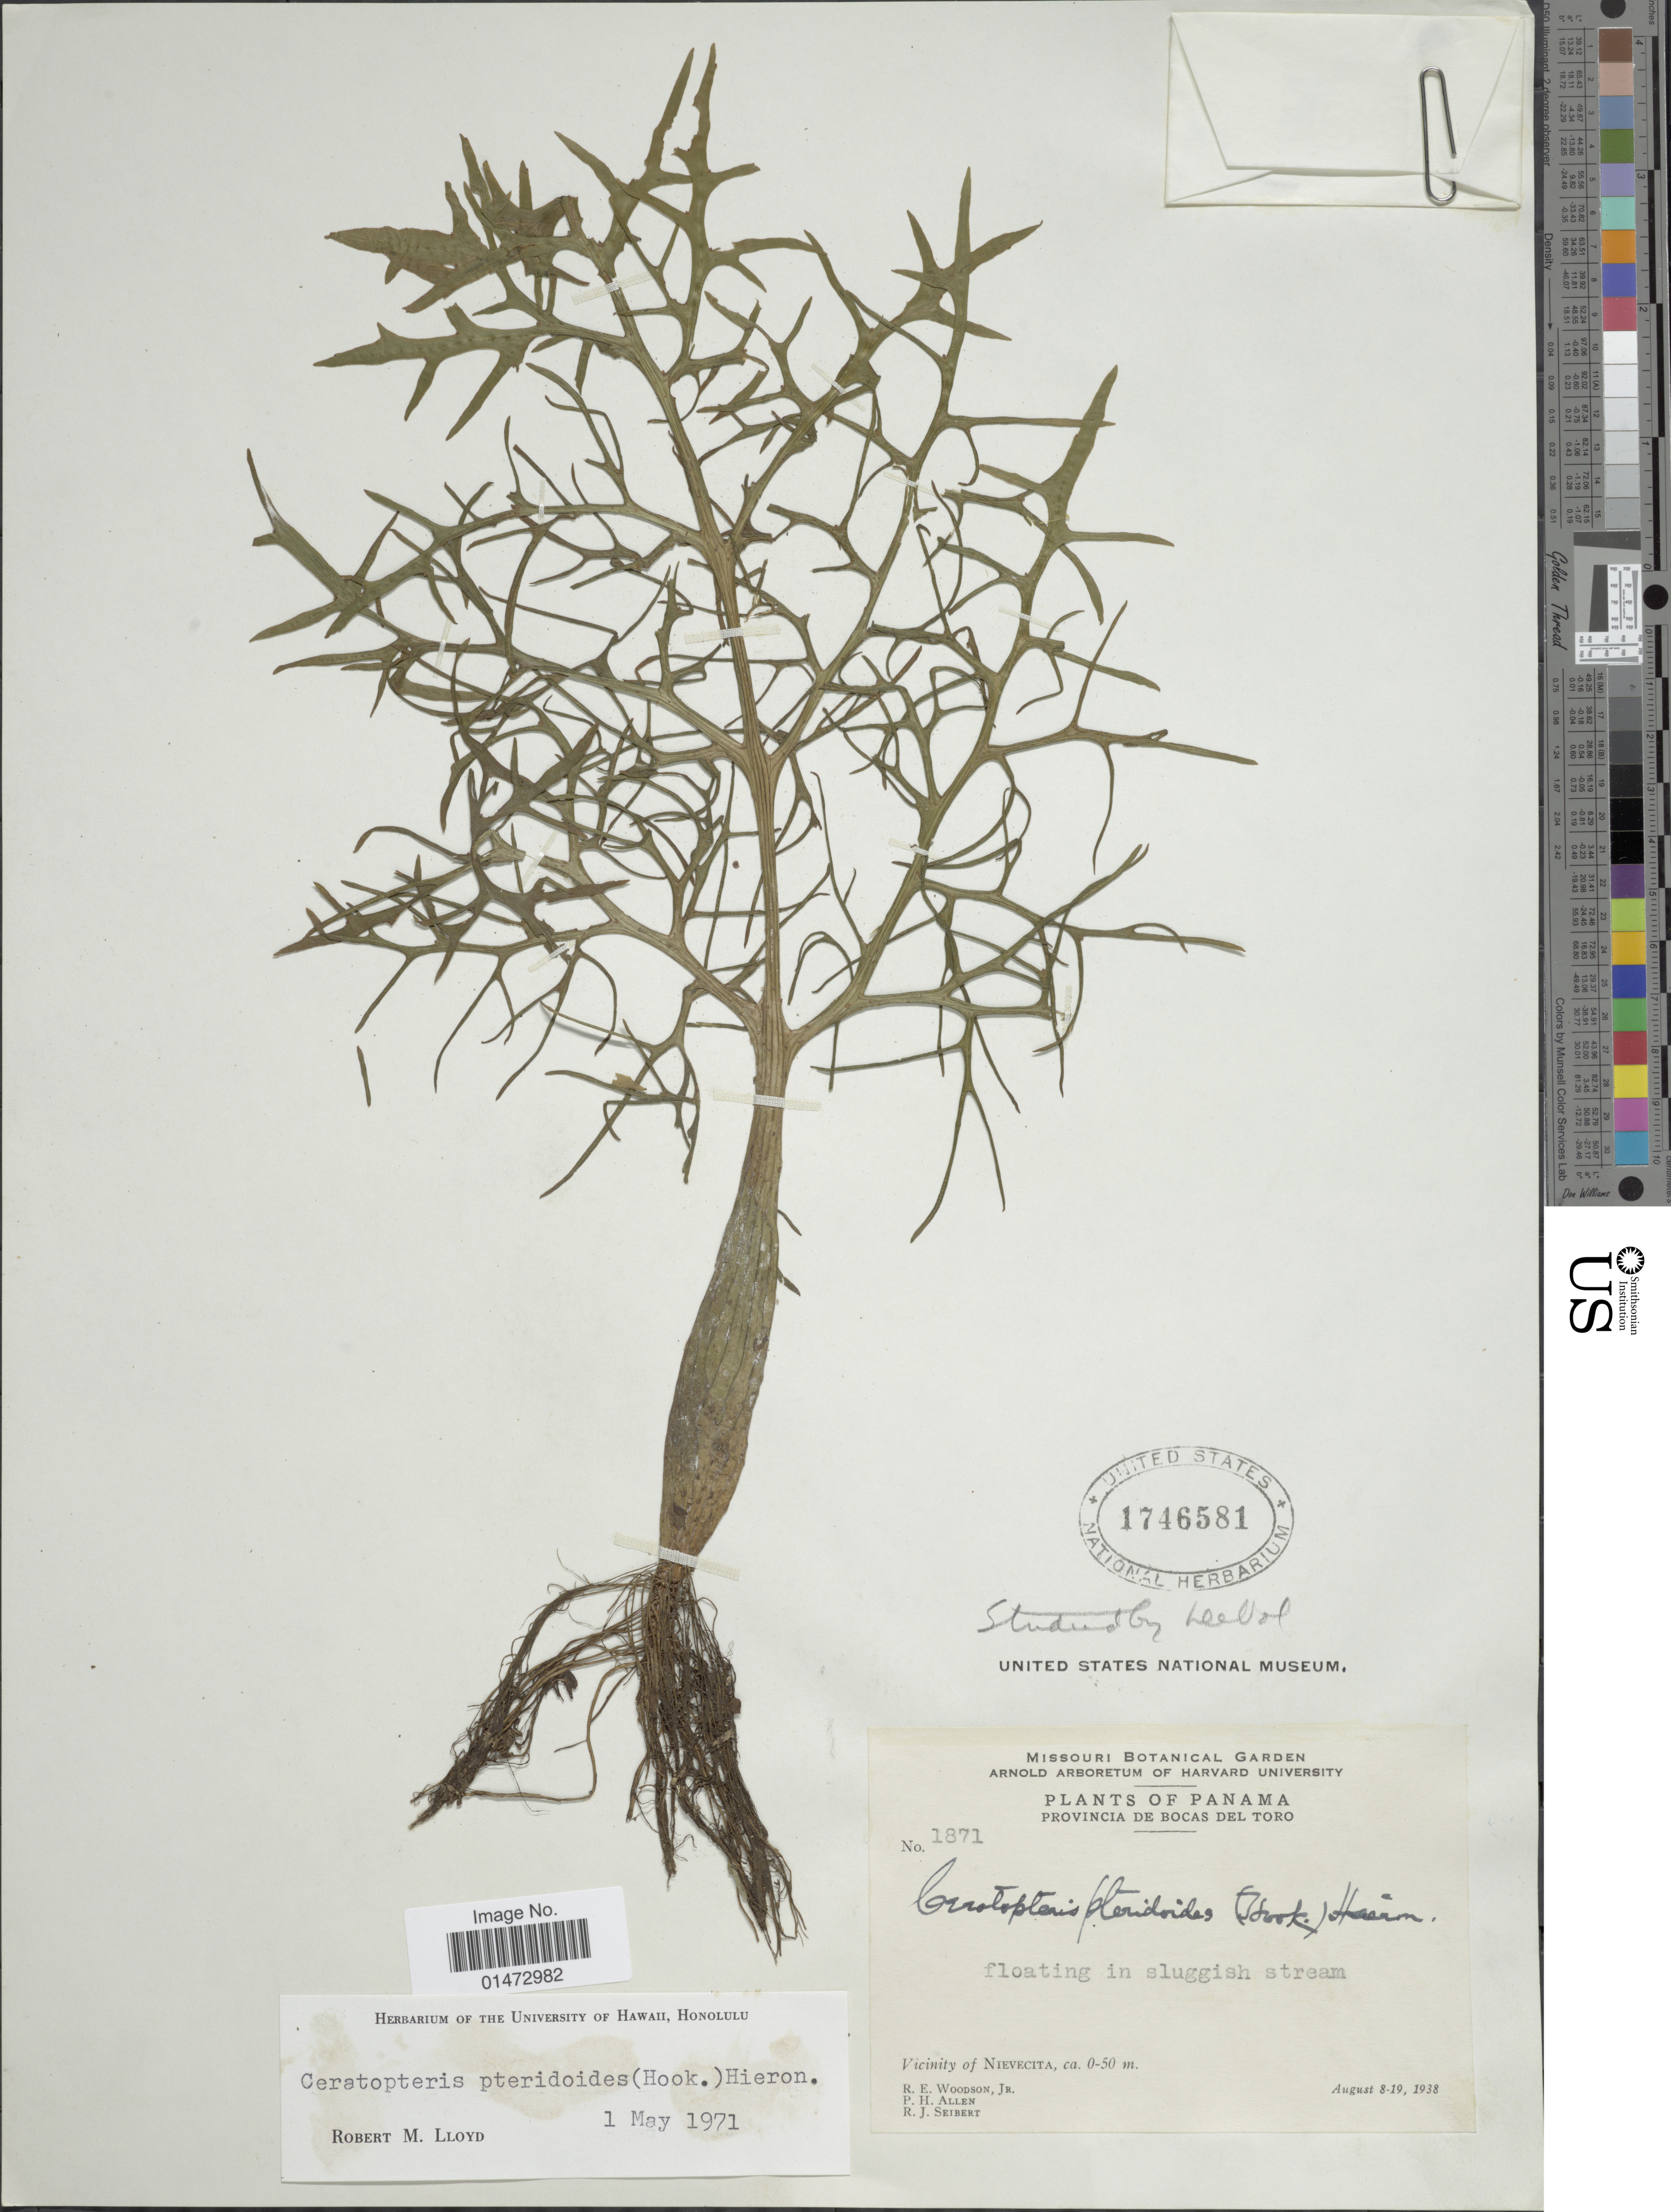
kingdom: Plantae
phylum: Tracheophyta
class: Polypodiopsida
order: Polypodiales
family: Pteridaceae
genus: Ceratopteris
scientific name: Ceratopteris pteridioides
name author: (Hook.) Hieron.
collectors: R. E. Woodson, P. H. Allen & R. J. Seibert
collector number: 1871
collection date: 1938-08-08/1938-08-19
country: Panama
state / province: Bocas del Toro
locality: Vicinity of Nievecita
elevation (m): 0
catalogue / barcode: US 1746581